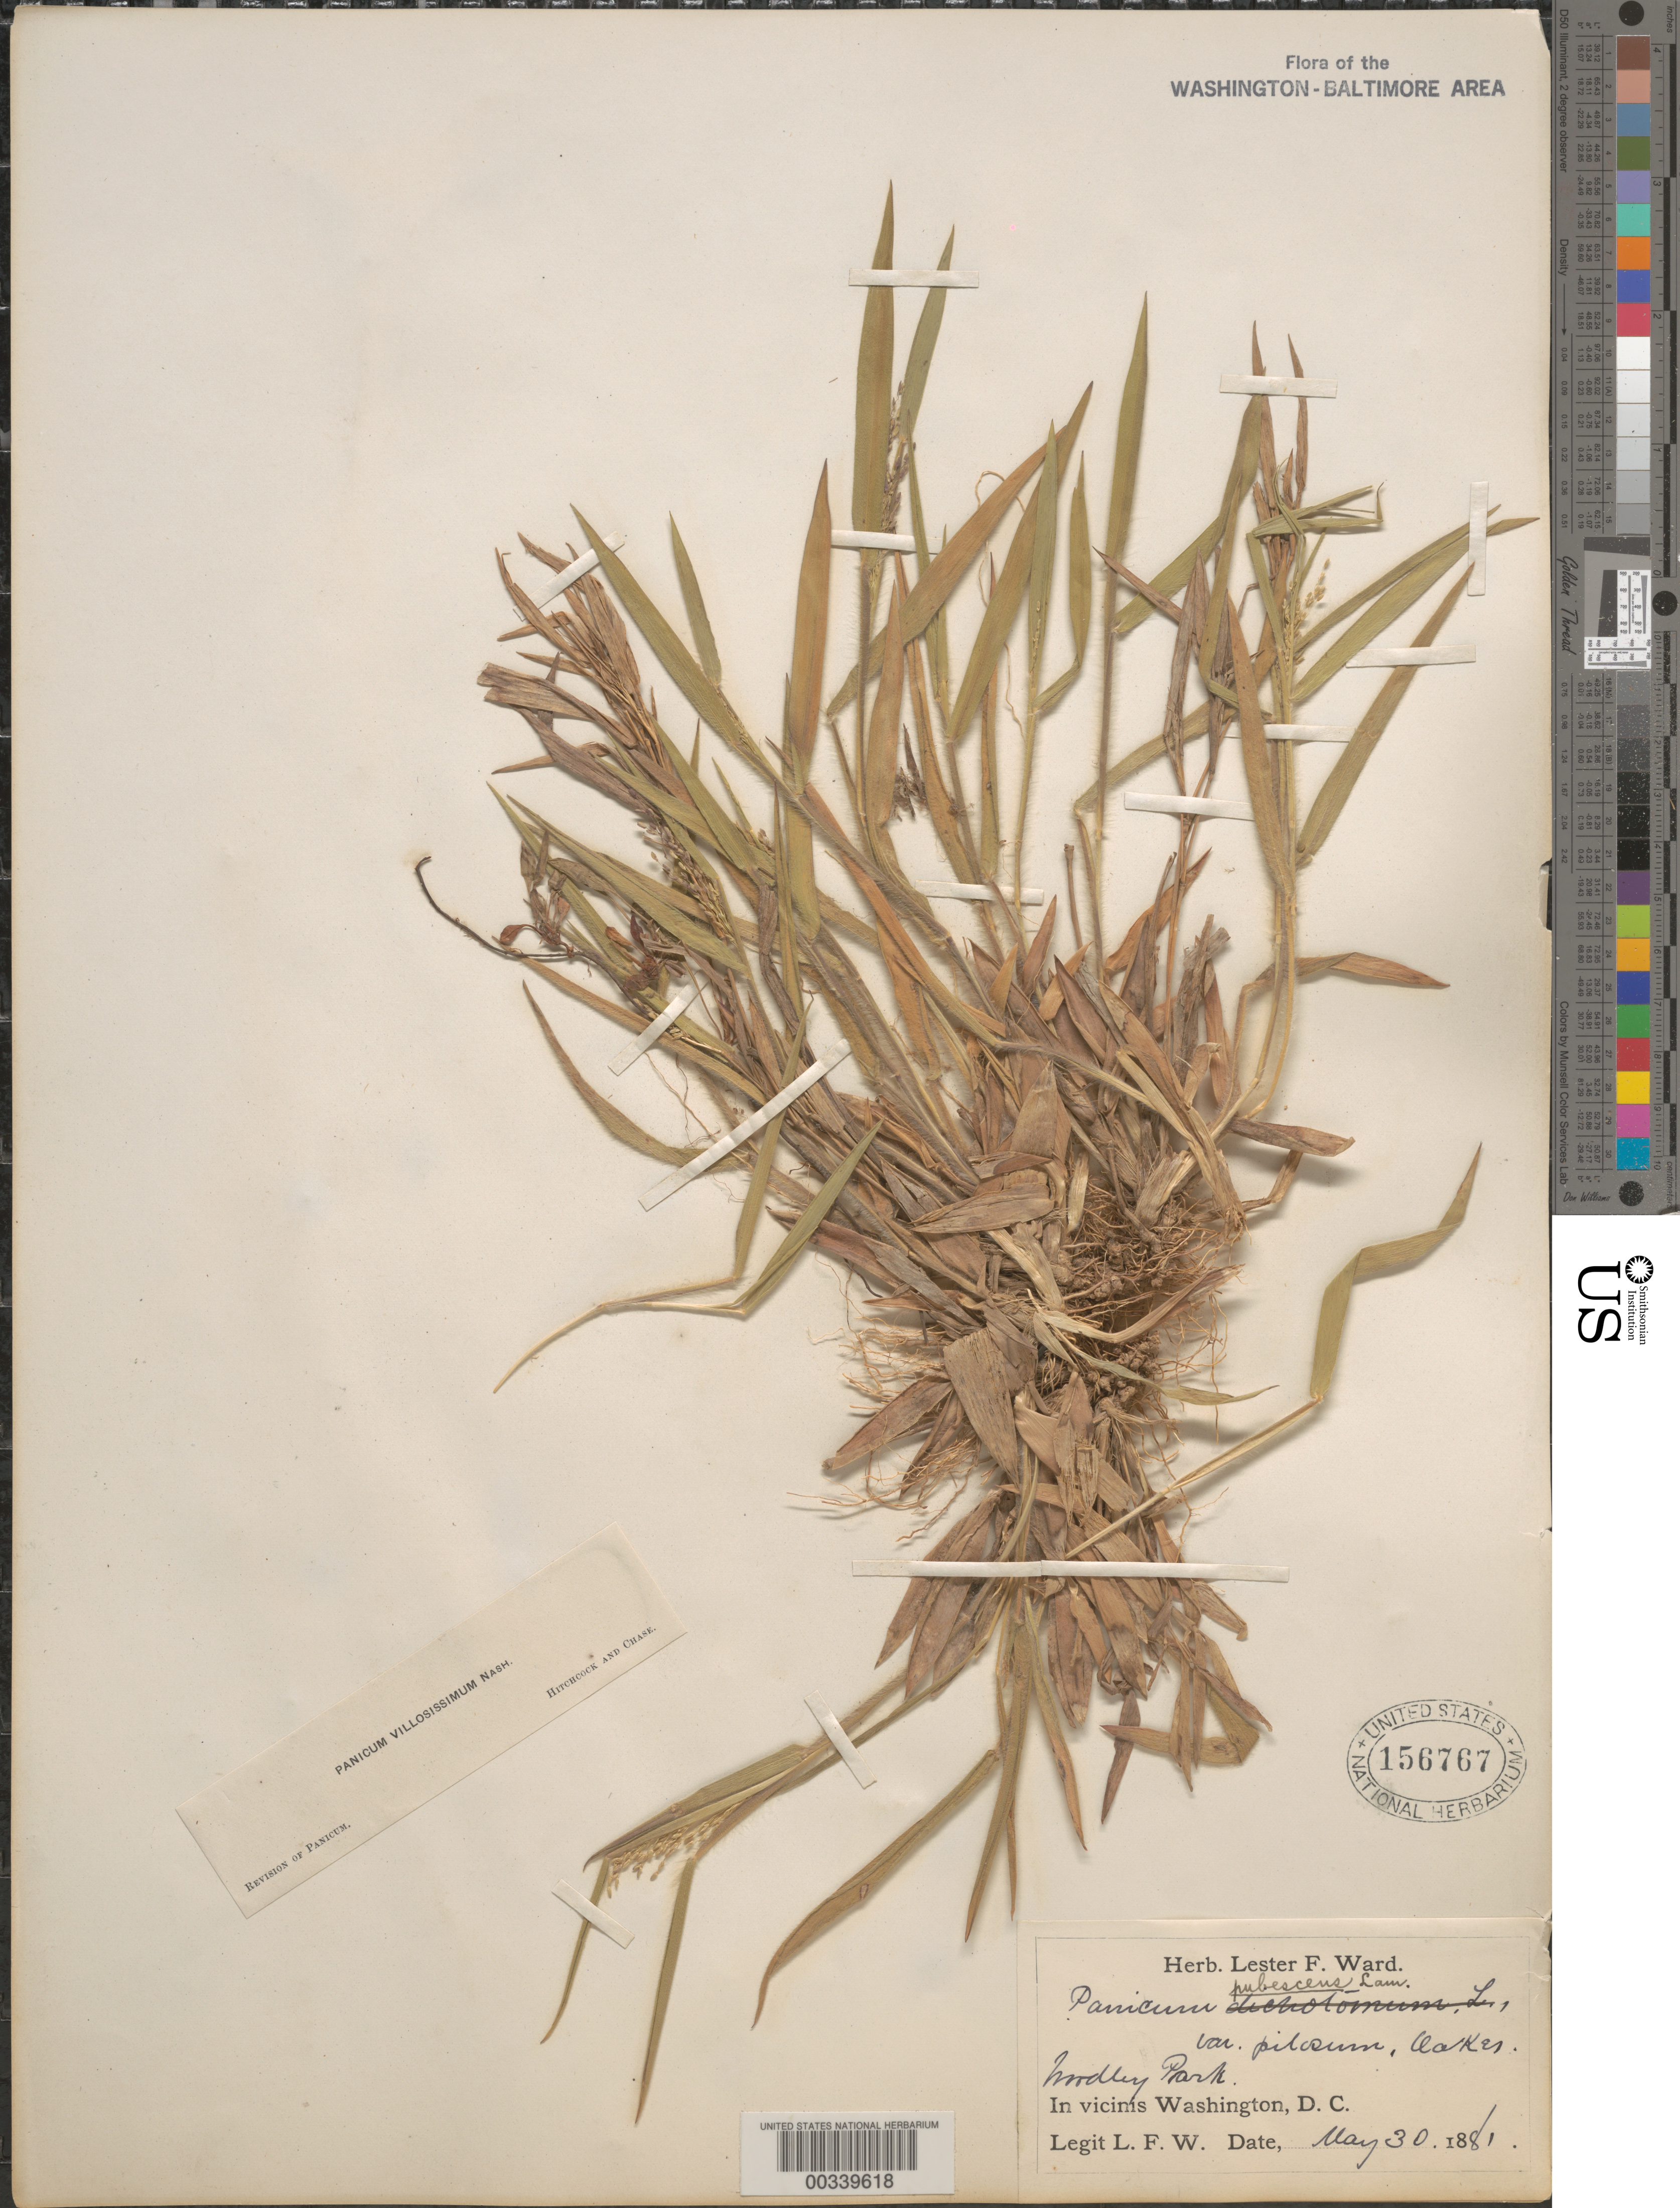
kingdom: Plantae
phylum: Tracheophyta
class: Liliopsida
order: Poales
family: Poaceae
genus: Dichanthelium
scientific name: Dichanthelium ovale subsp. villosissimum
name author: (Nash) Freckmann & Lelong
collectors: L. F. Ward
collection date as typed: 30 May 1881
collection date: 1881-05-30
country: United States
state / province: District of Columbia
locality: Woodley Park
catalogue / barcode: US 156767